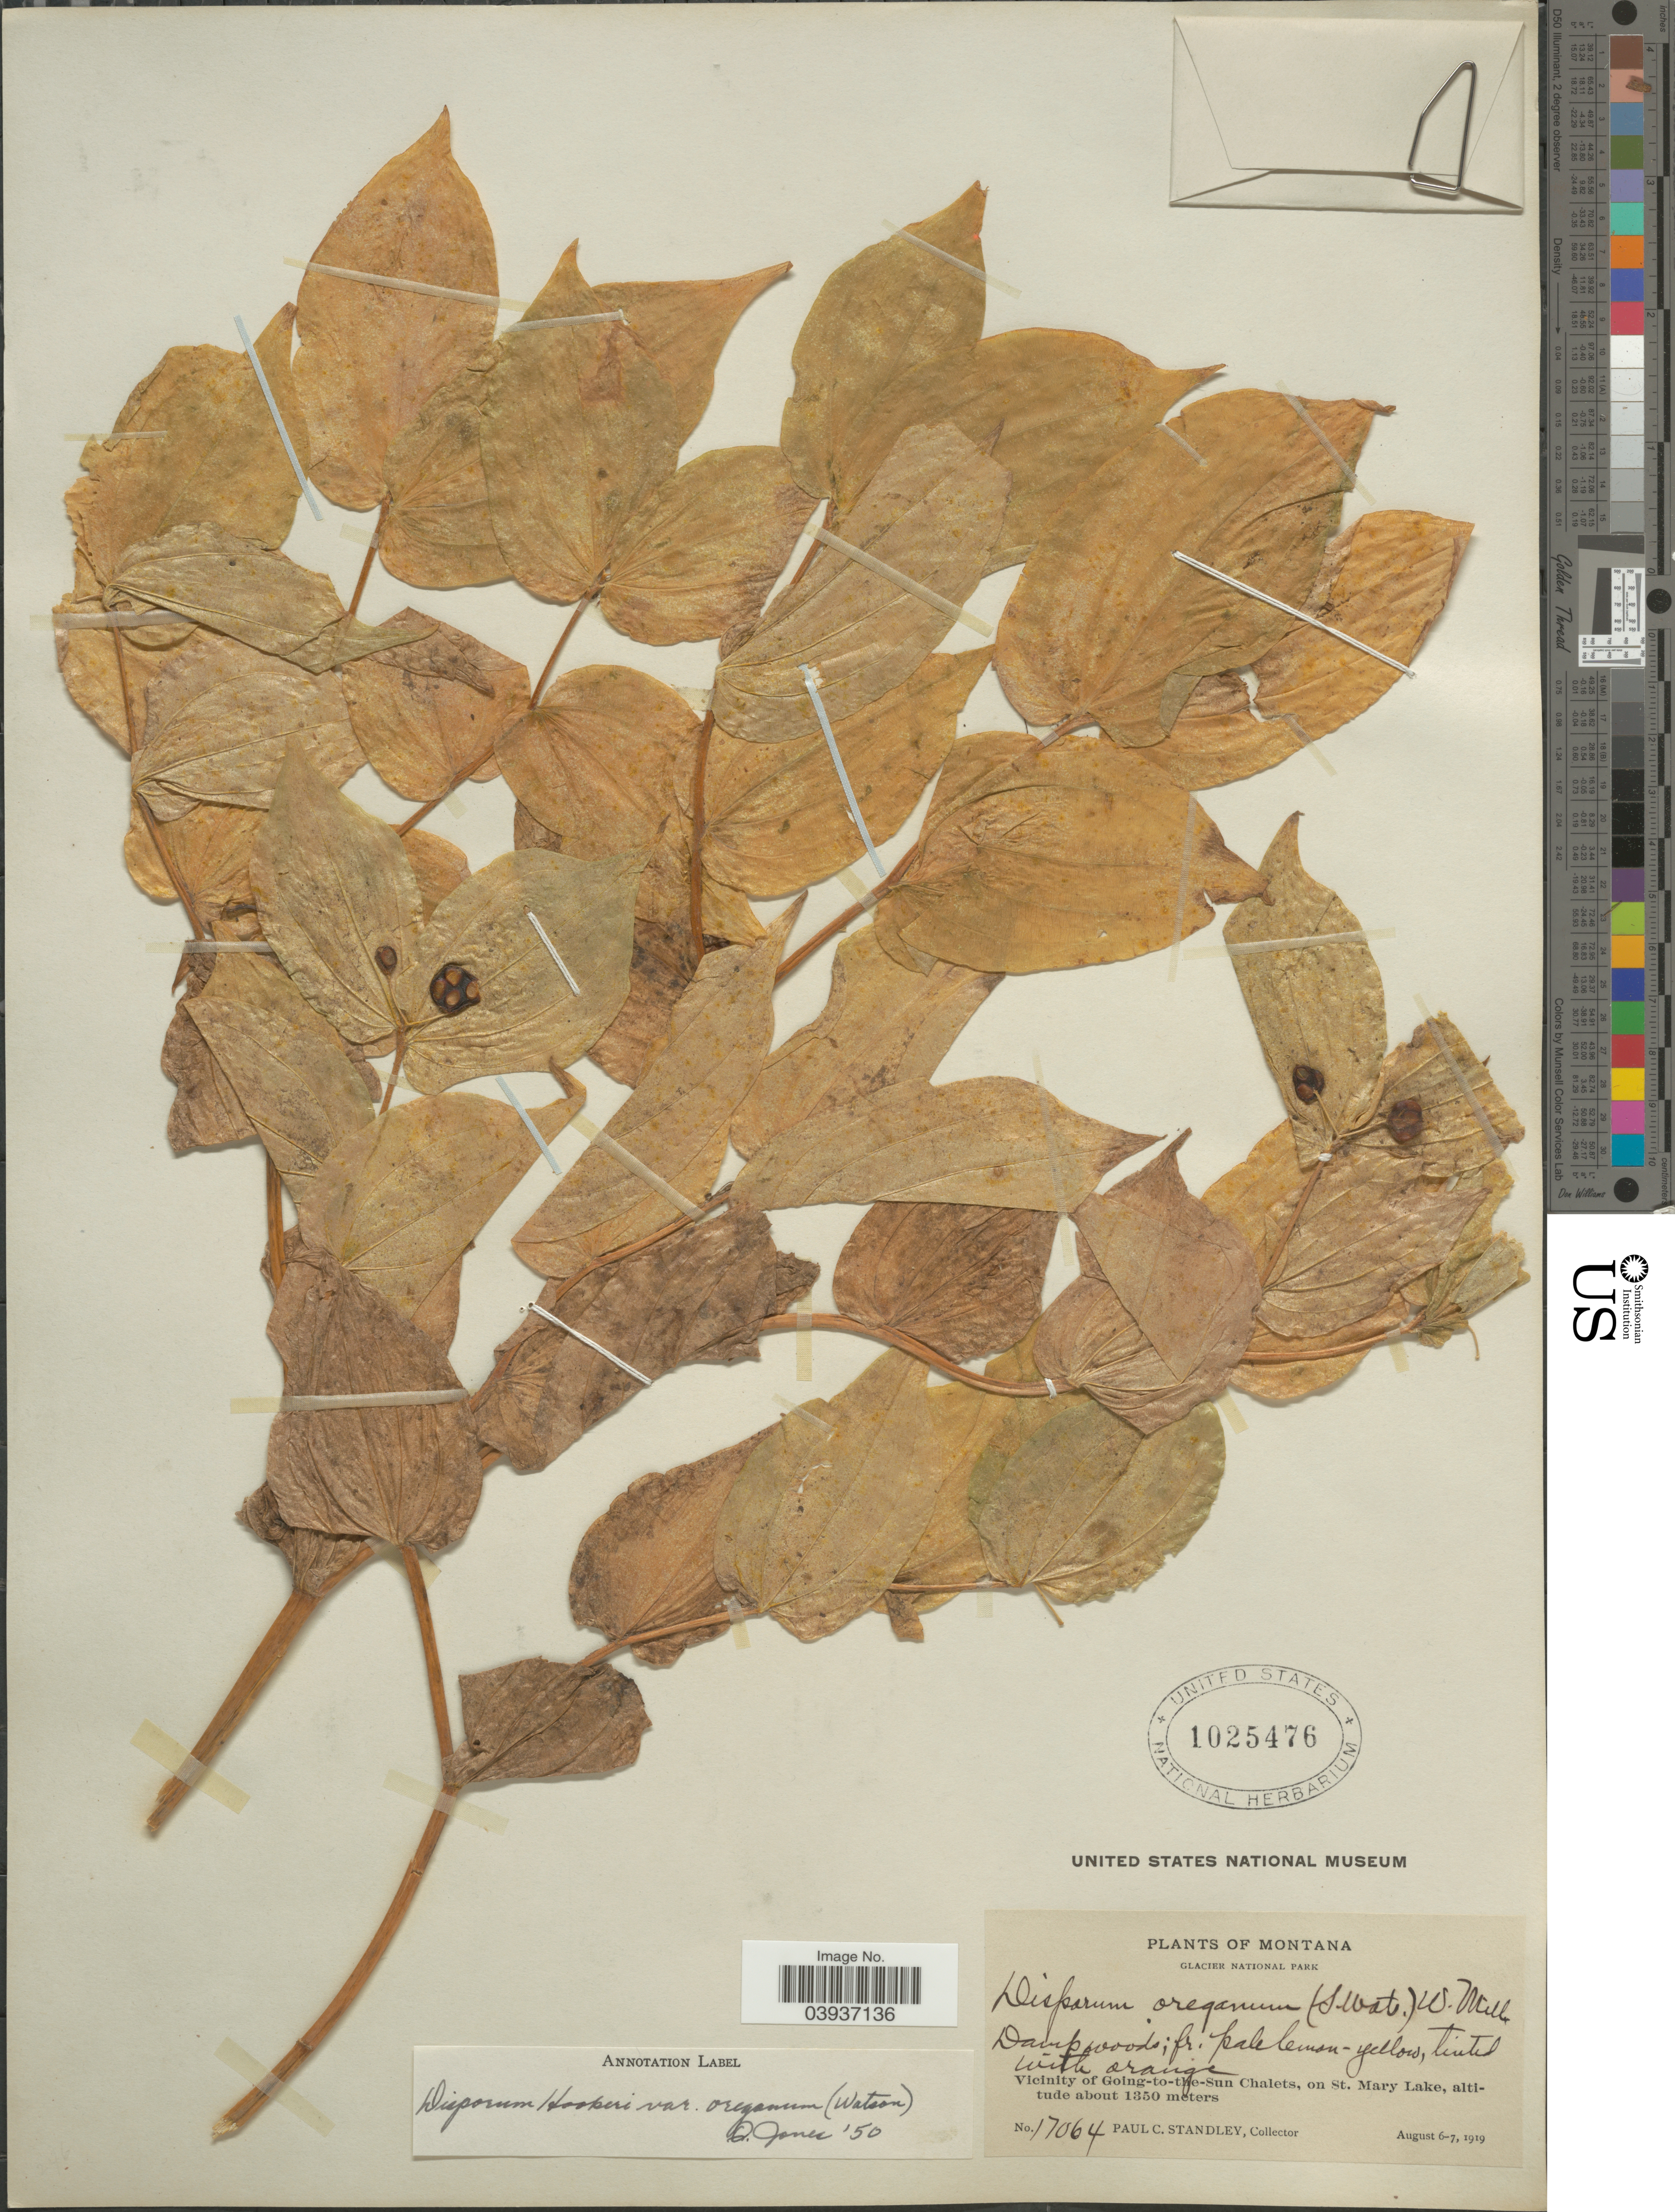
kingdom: Plantae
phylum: Tracheophyta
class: Liliopsida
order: Liliales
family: Colchicaceae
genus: Disporum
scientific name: Disporum hookeri var. oreganum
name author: (S. Watson) Q. Jones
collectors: P. C. Standley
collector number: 17064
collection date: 1919-08-06/1919-08-07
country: United States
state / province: Montana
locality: Glacier National Park. Vicinity of Going-to-the-Sun Chalets, on St. Mary Lake.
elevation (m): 1350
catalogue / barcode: US 1025476